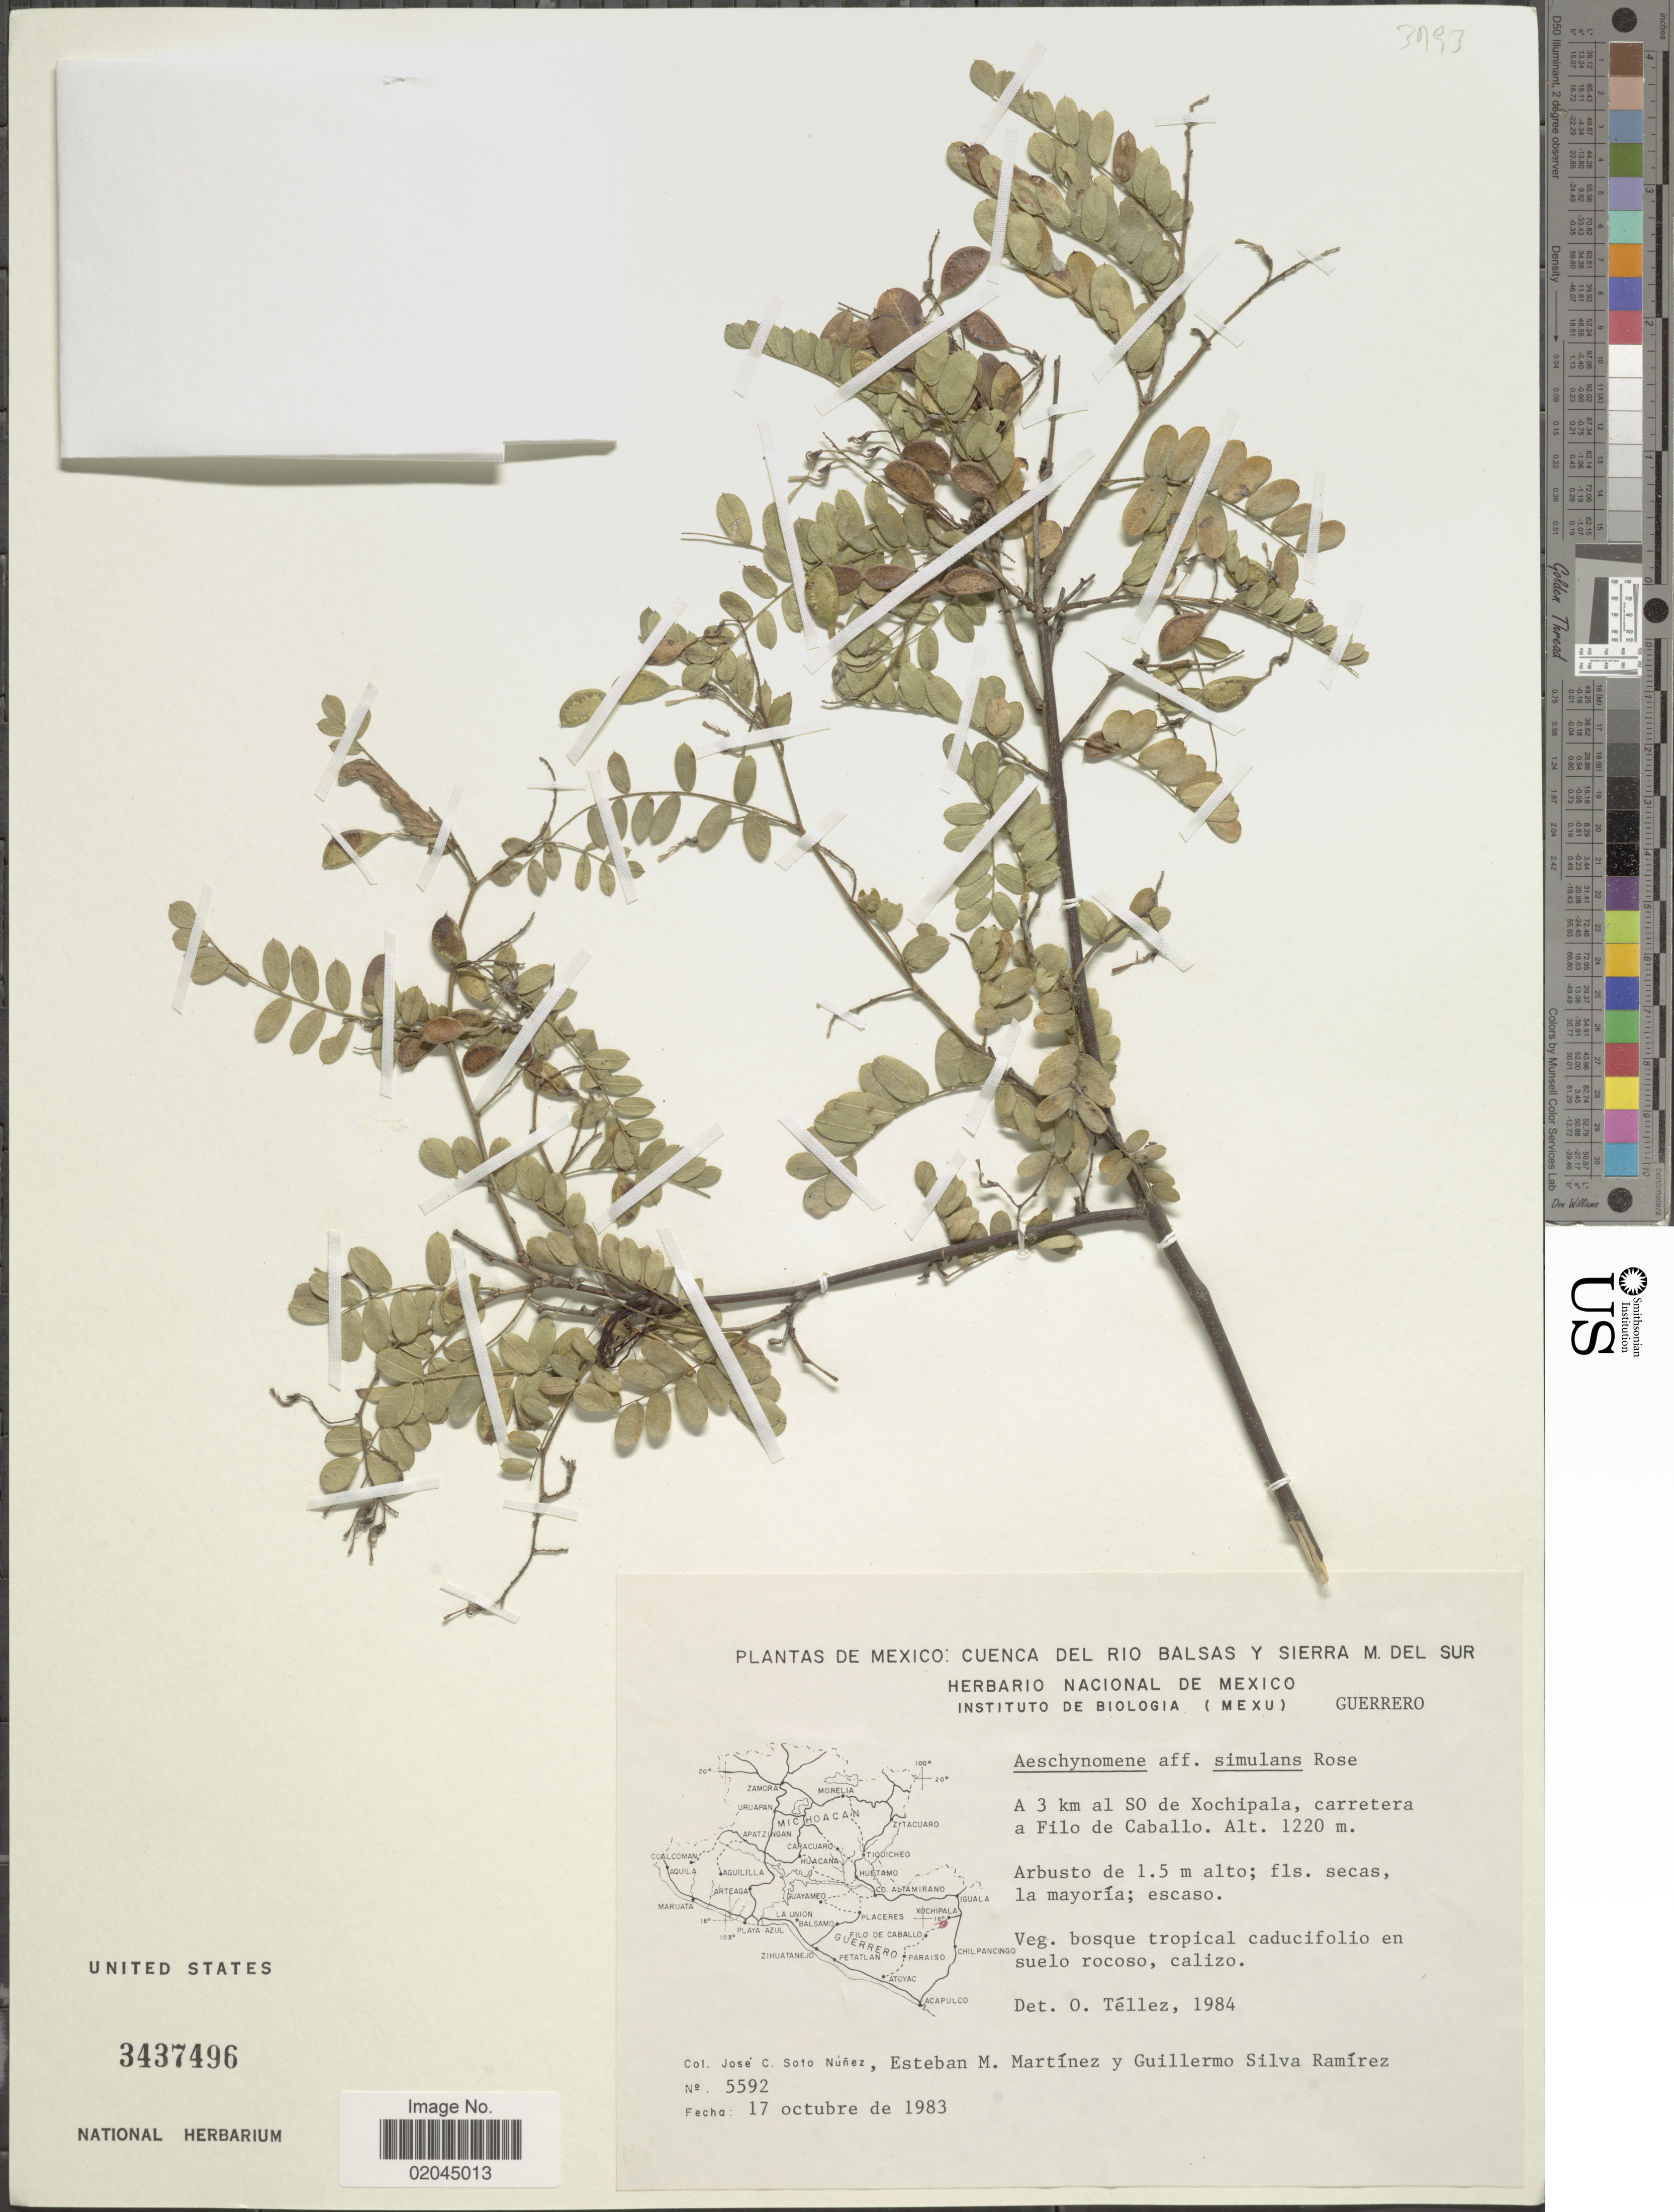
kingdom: Plantae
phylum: Tracheophyta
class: Magnoliopsida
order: Fabales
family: Fabaceae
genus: Aeschynomene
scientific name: Aeschynomene simulans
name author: Rose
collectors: J. Soto, E. Martínez & Ramírez, G.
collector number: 5592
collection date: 1983-10-17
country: Mexico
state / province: Guerrero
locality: Cuenca del Rio Balsas Y Sierra M del Sur, A 3 km al SO de Xochipala, carretera a Filo de Caballo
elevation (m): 1220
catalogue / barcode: US 3437496